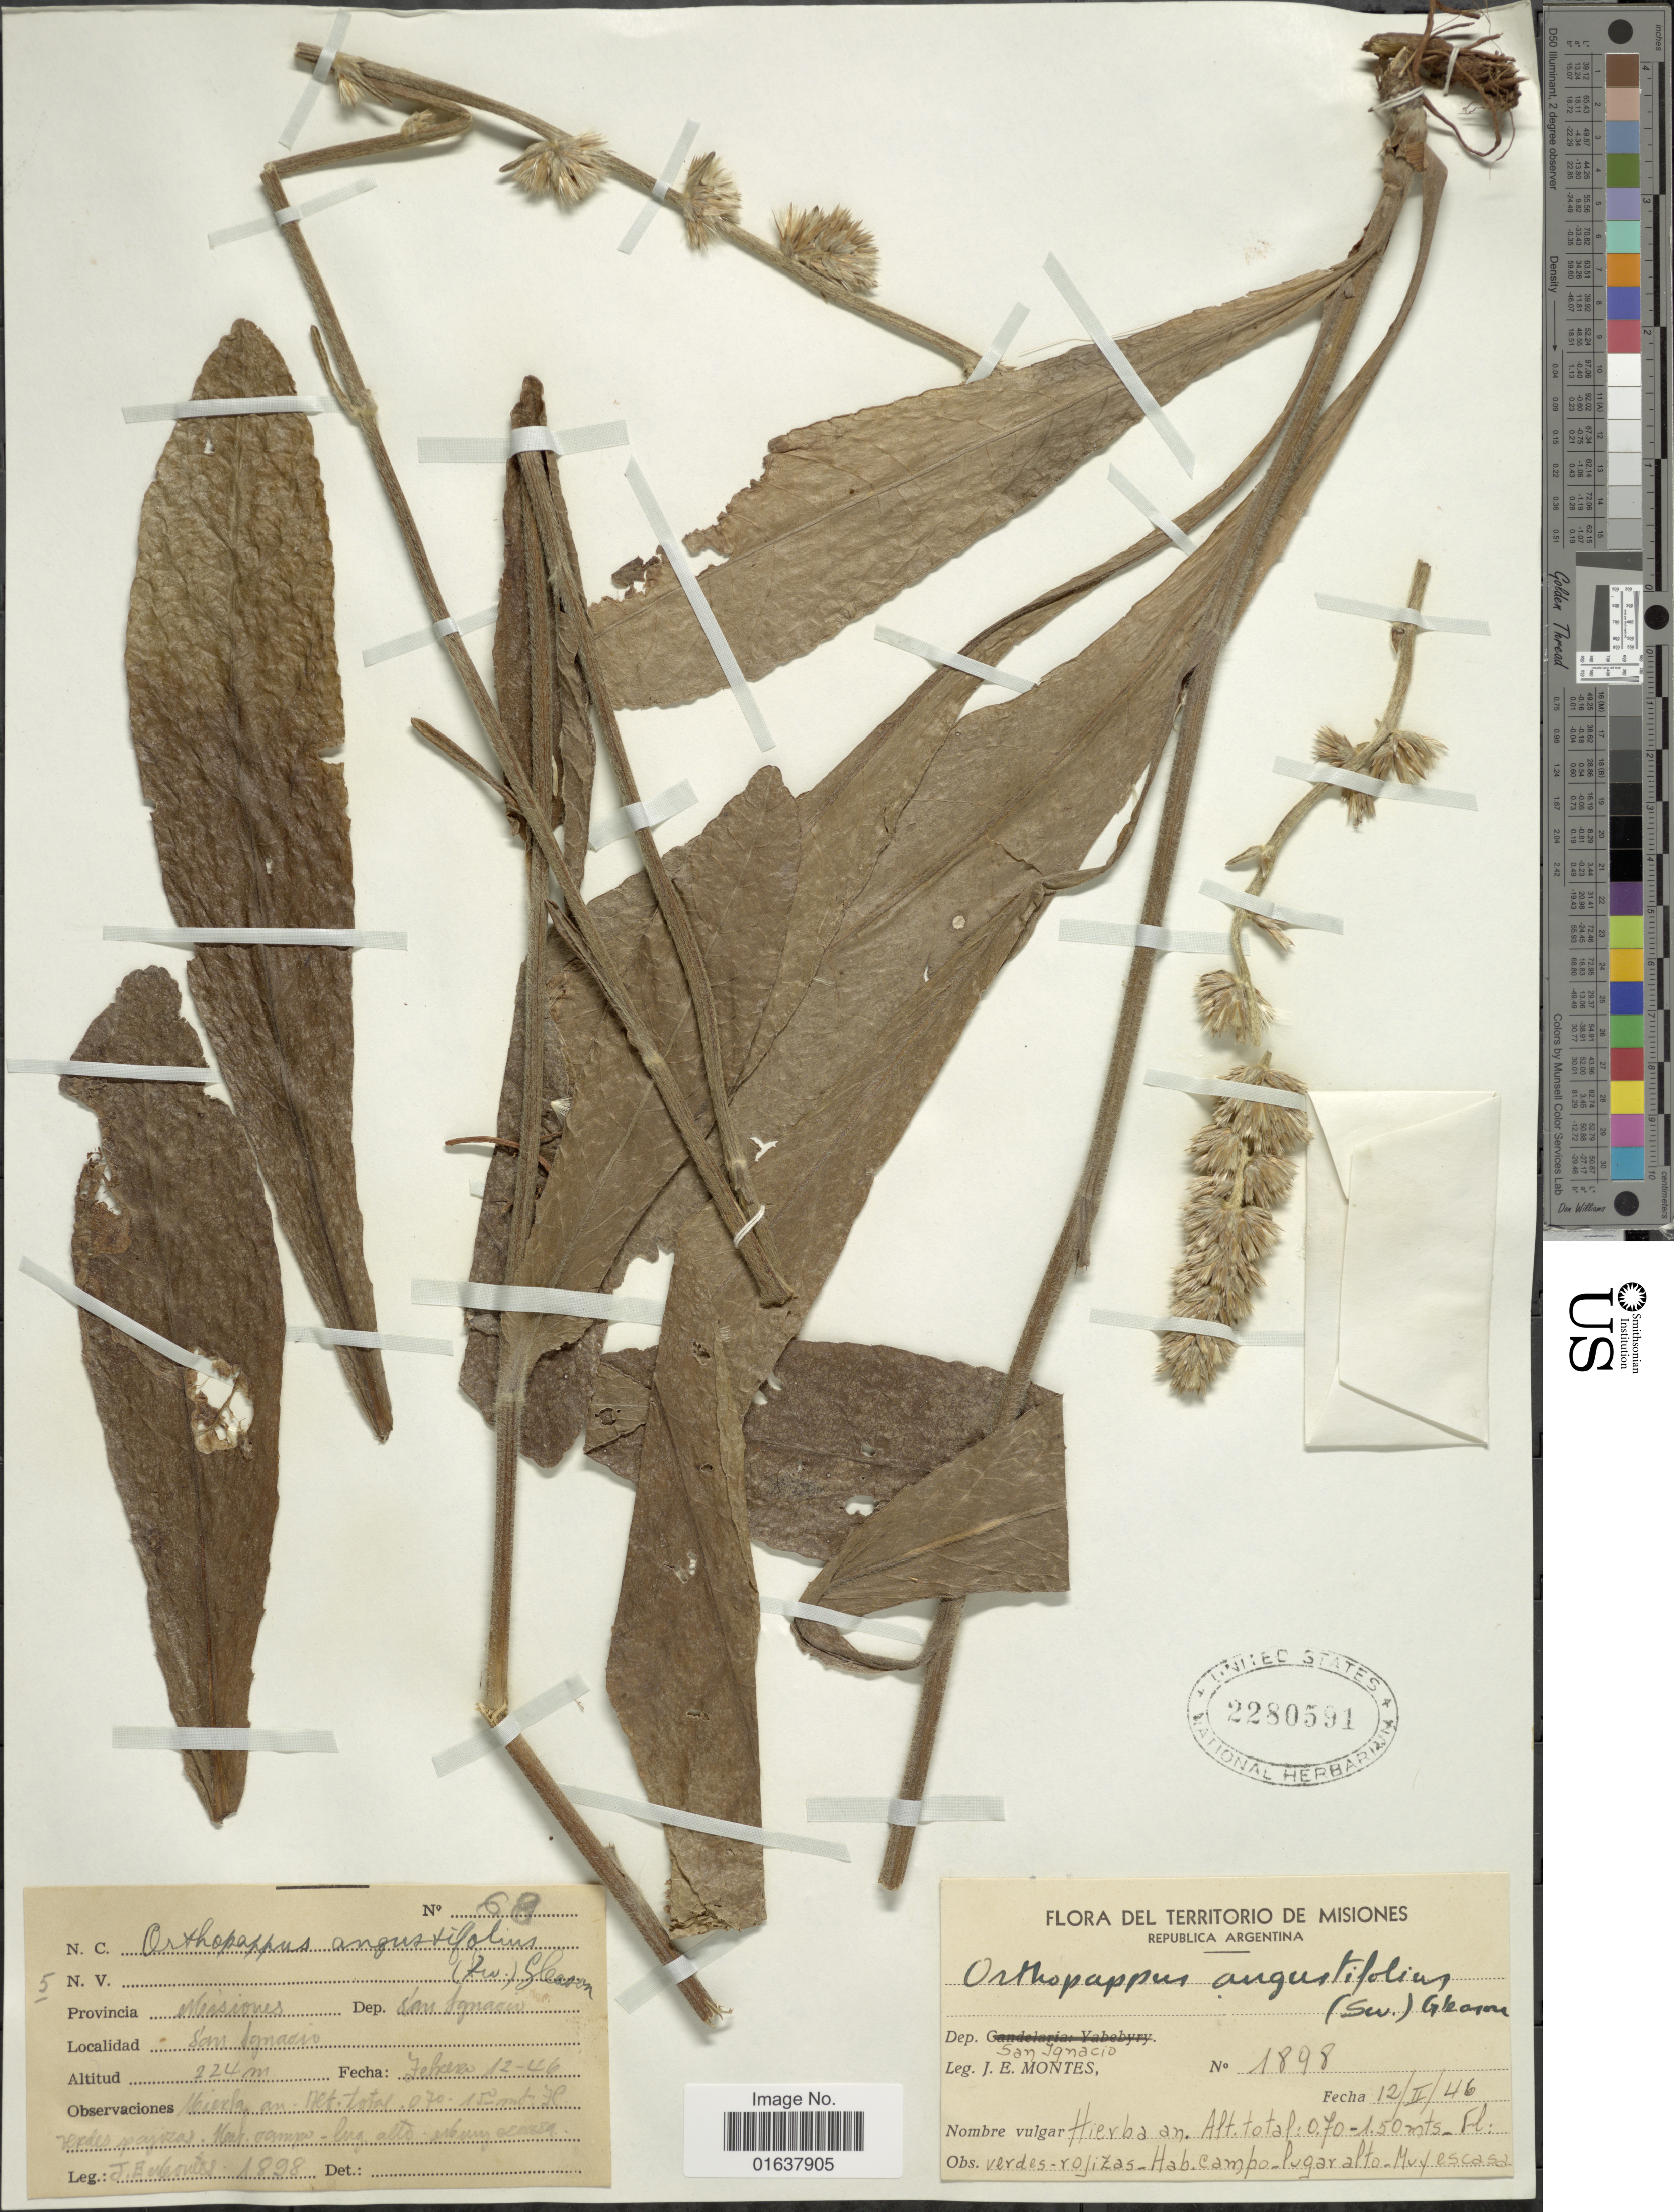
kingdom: Plantae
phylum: Tracheophyta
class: Magnoliopsida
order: Asterales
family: Asteraceae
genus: Orthopappus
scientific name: Orthopappus angustifolius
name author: (Sw.) Gleason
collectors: J. E. Montes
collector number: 1898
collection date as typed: Transcribed d/m/y: 12/2/46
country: Argentina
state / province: Misiones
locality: Dep. San Ignacio. San Ignacio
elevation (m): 224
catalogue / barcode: US 2280591